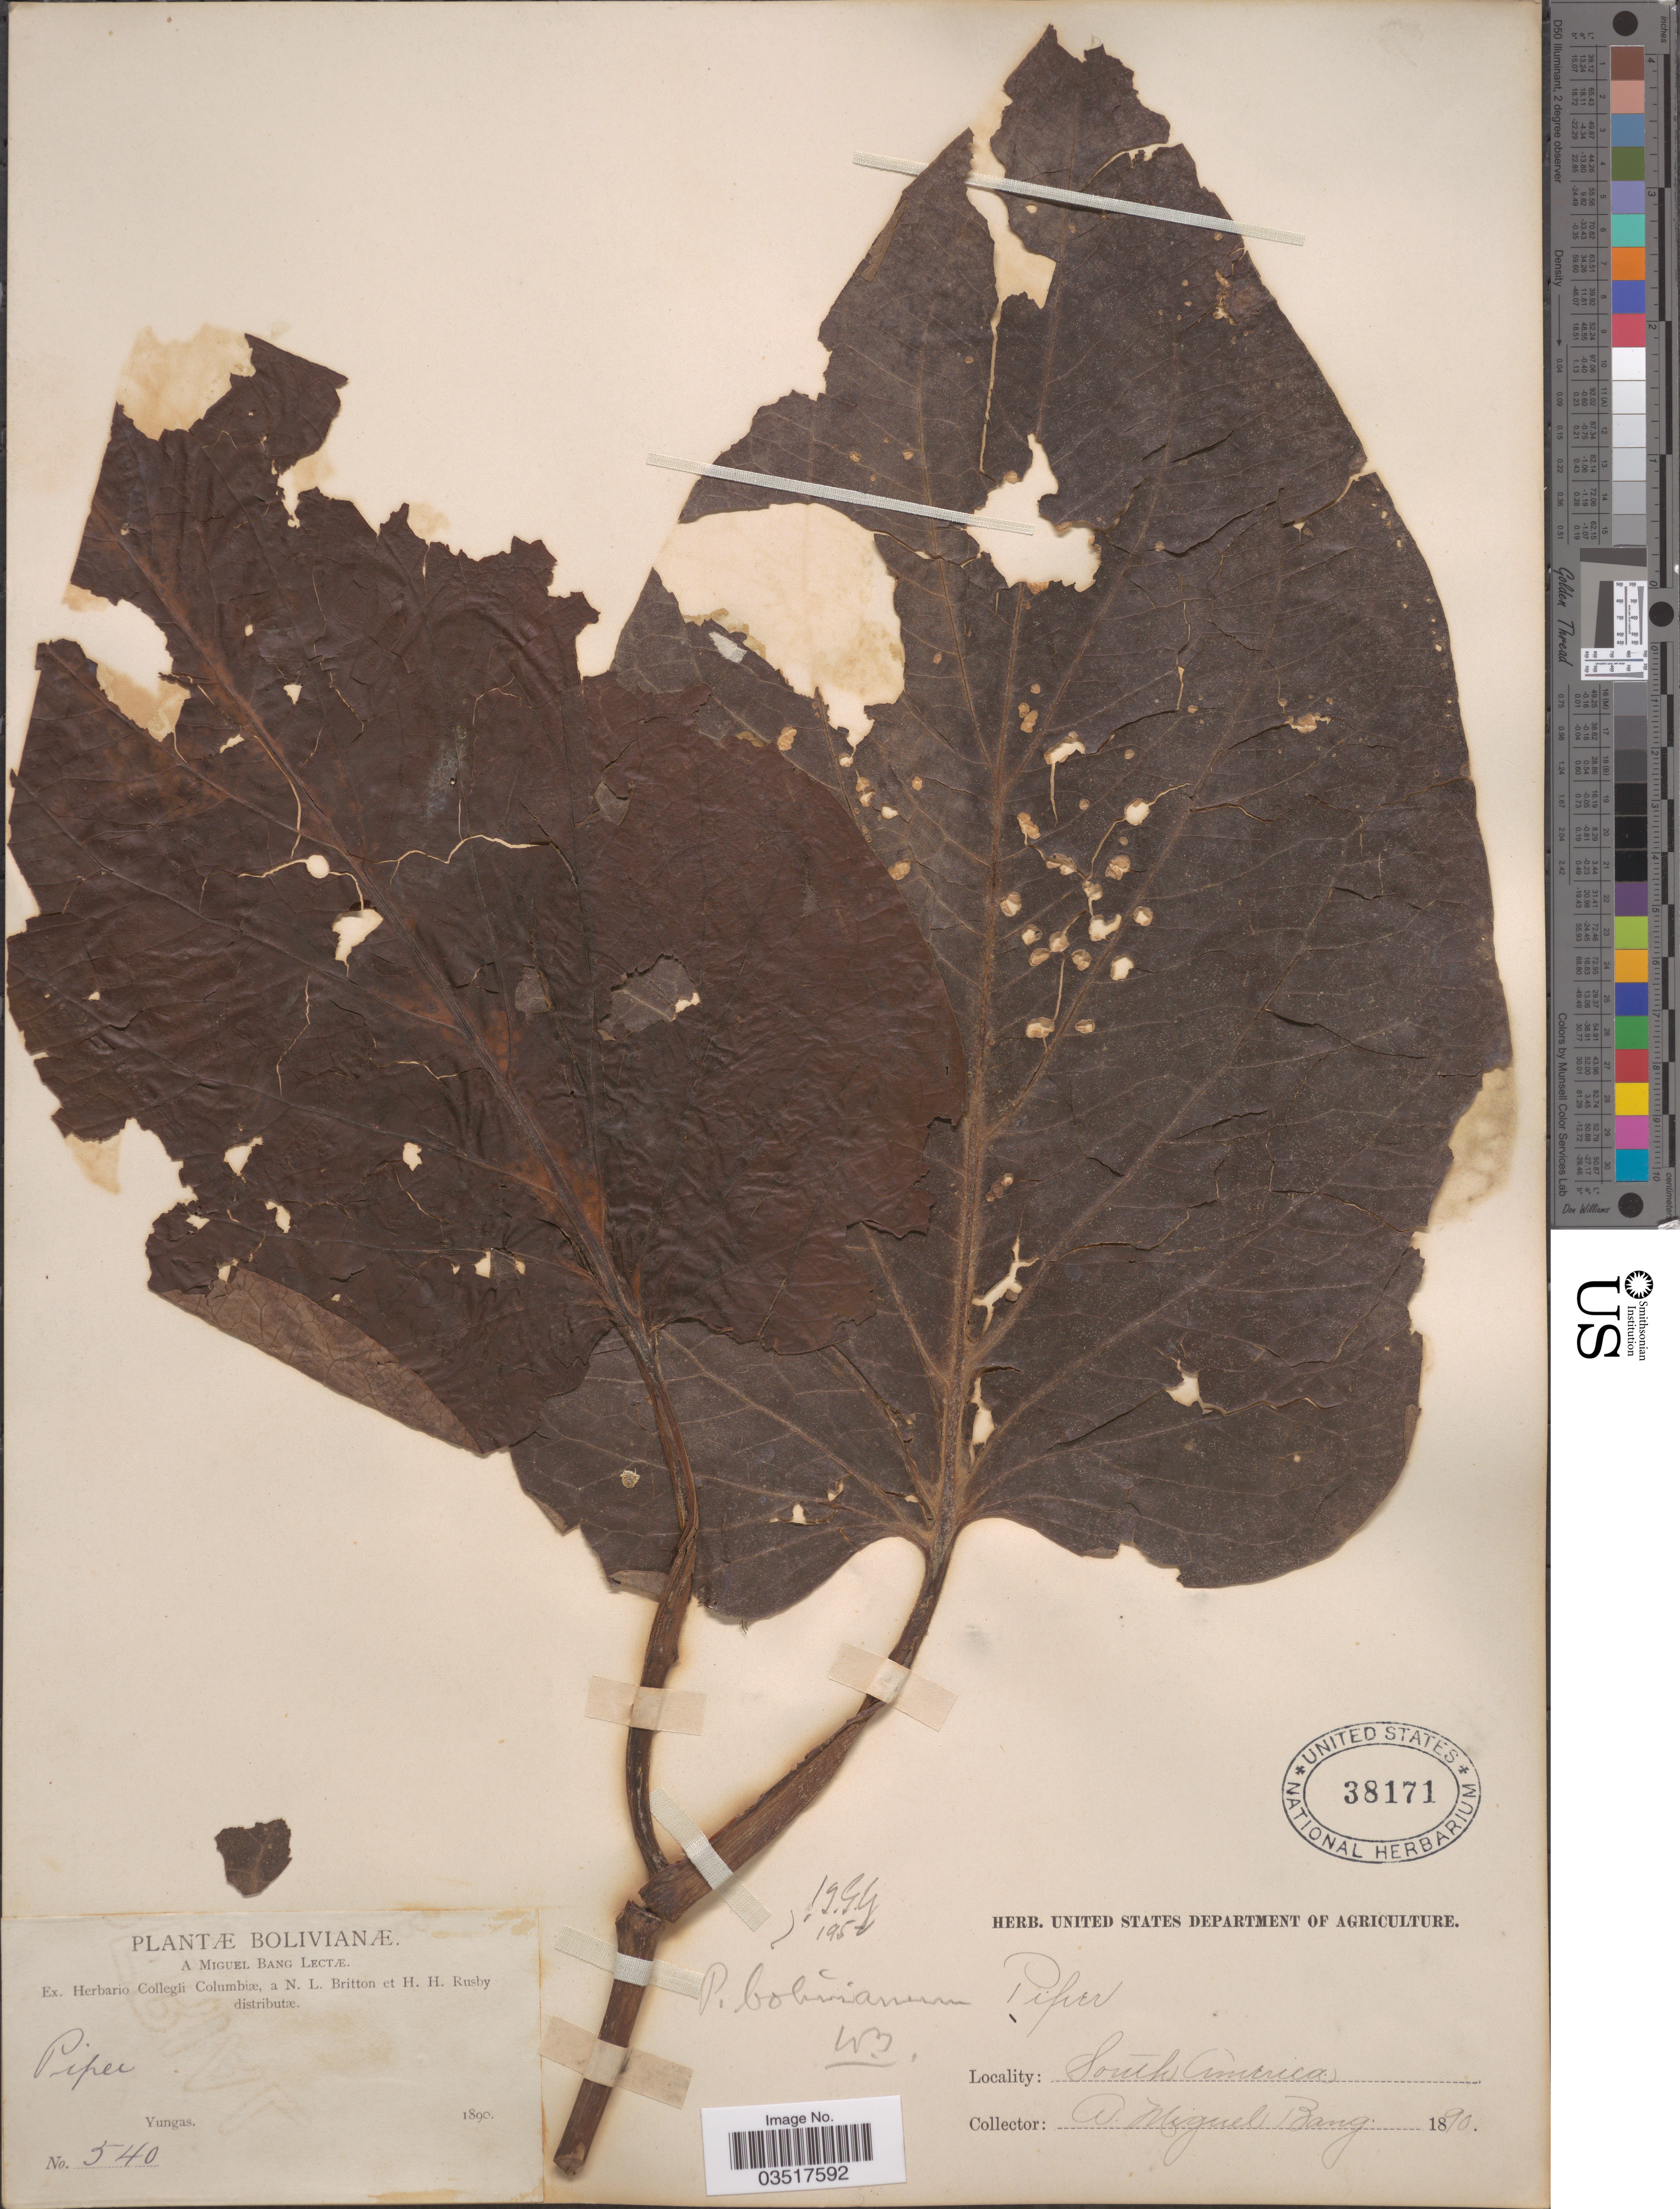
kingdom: Plantae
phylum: Tracheophyta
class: Magnoliopsida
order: Piperales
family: Piperaceae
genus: Piper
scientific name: Piper bolivaranum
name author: Yunck.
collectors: M. Bang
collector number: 540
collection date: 1890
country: Bolivia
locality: Yungas.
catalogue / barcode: US 38171